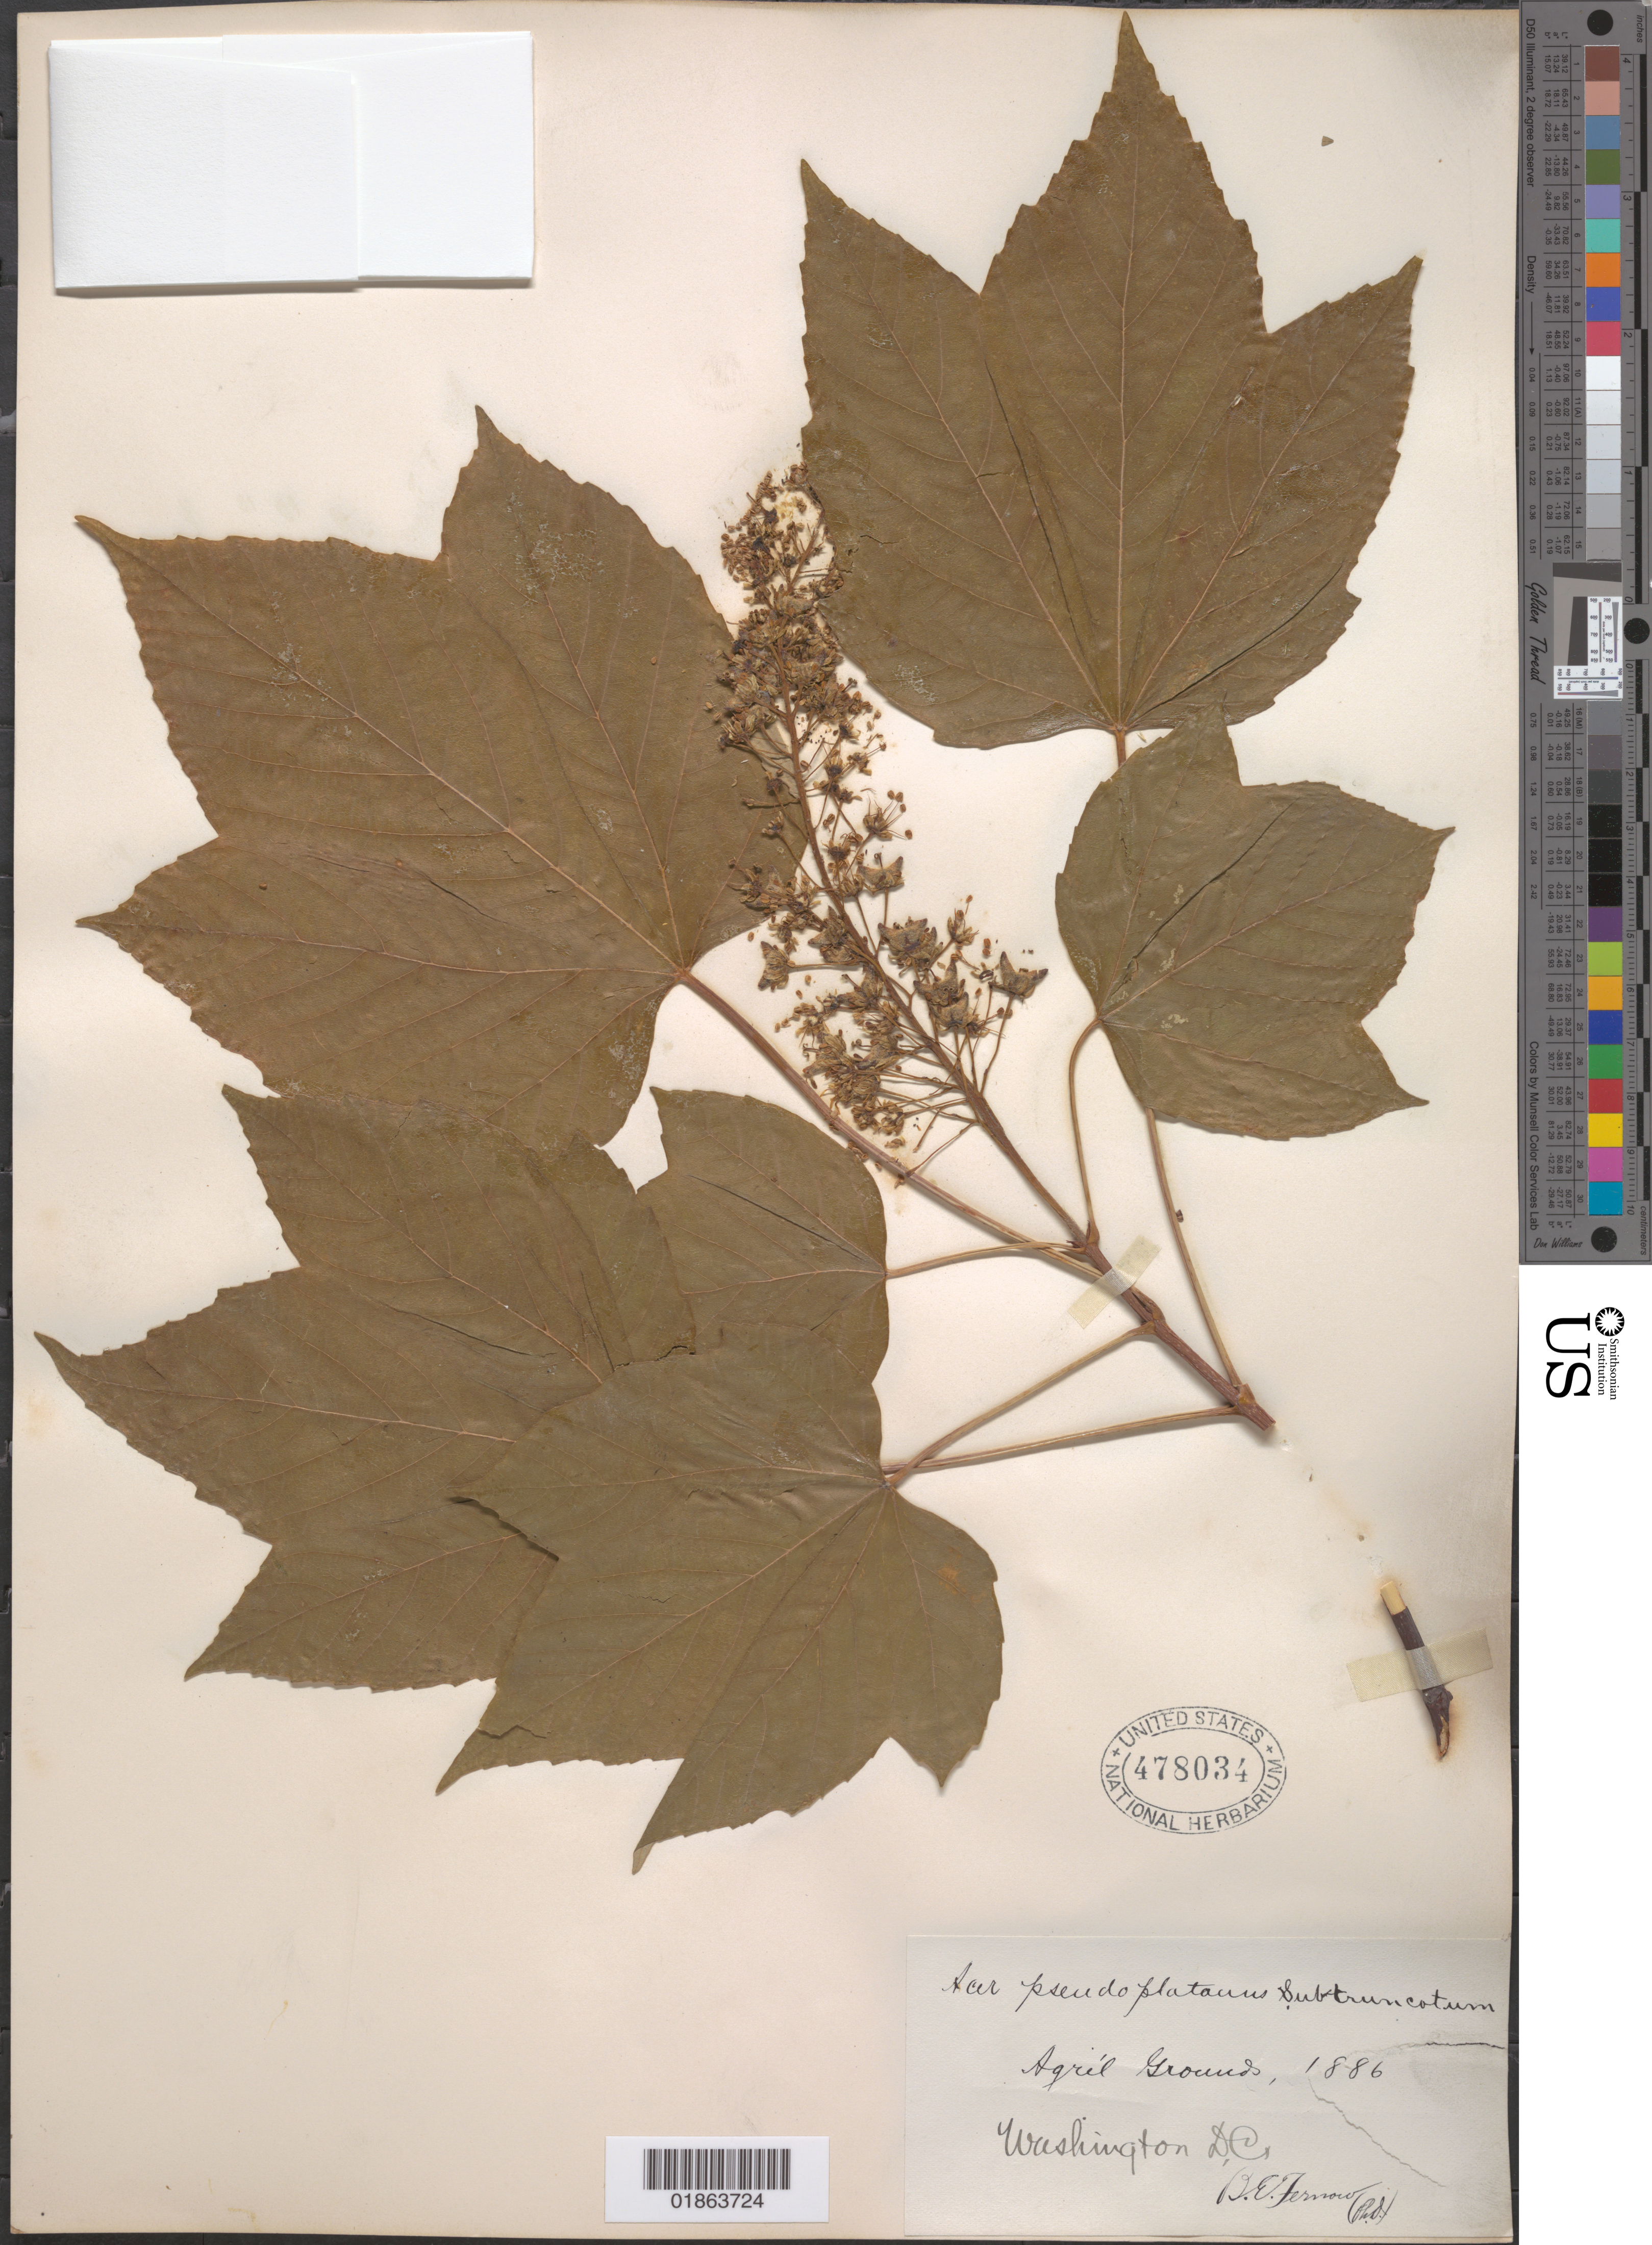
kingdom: Plantae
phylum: Tracheophyta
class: Magnoliopsida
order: Sapindales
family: Sapindaceae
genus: Acer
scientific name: Acer pseudoplatanus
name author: L.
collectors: B. Fernow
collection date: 1886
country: United States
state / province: District of Columbia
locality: Agricultural grounds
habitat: Cultivated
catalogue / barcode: US 478034